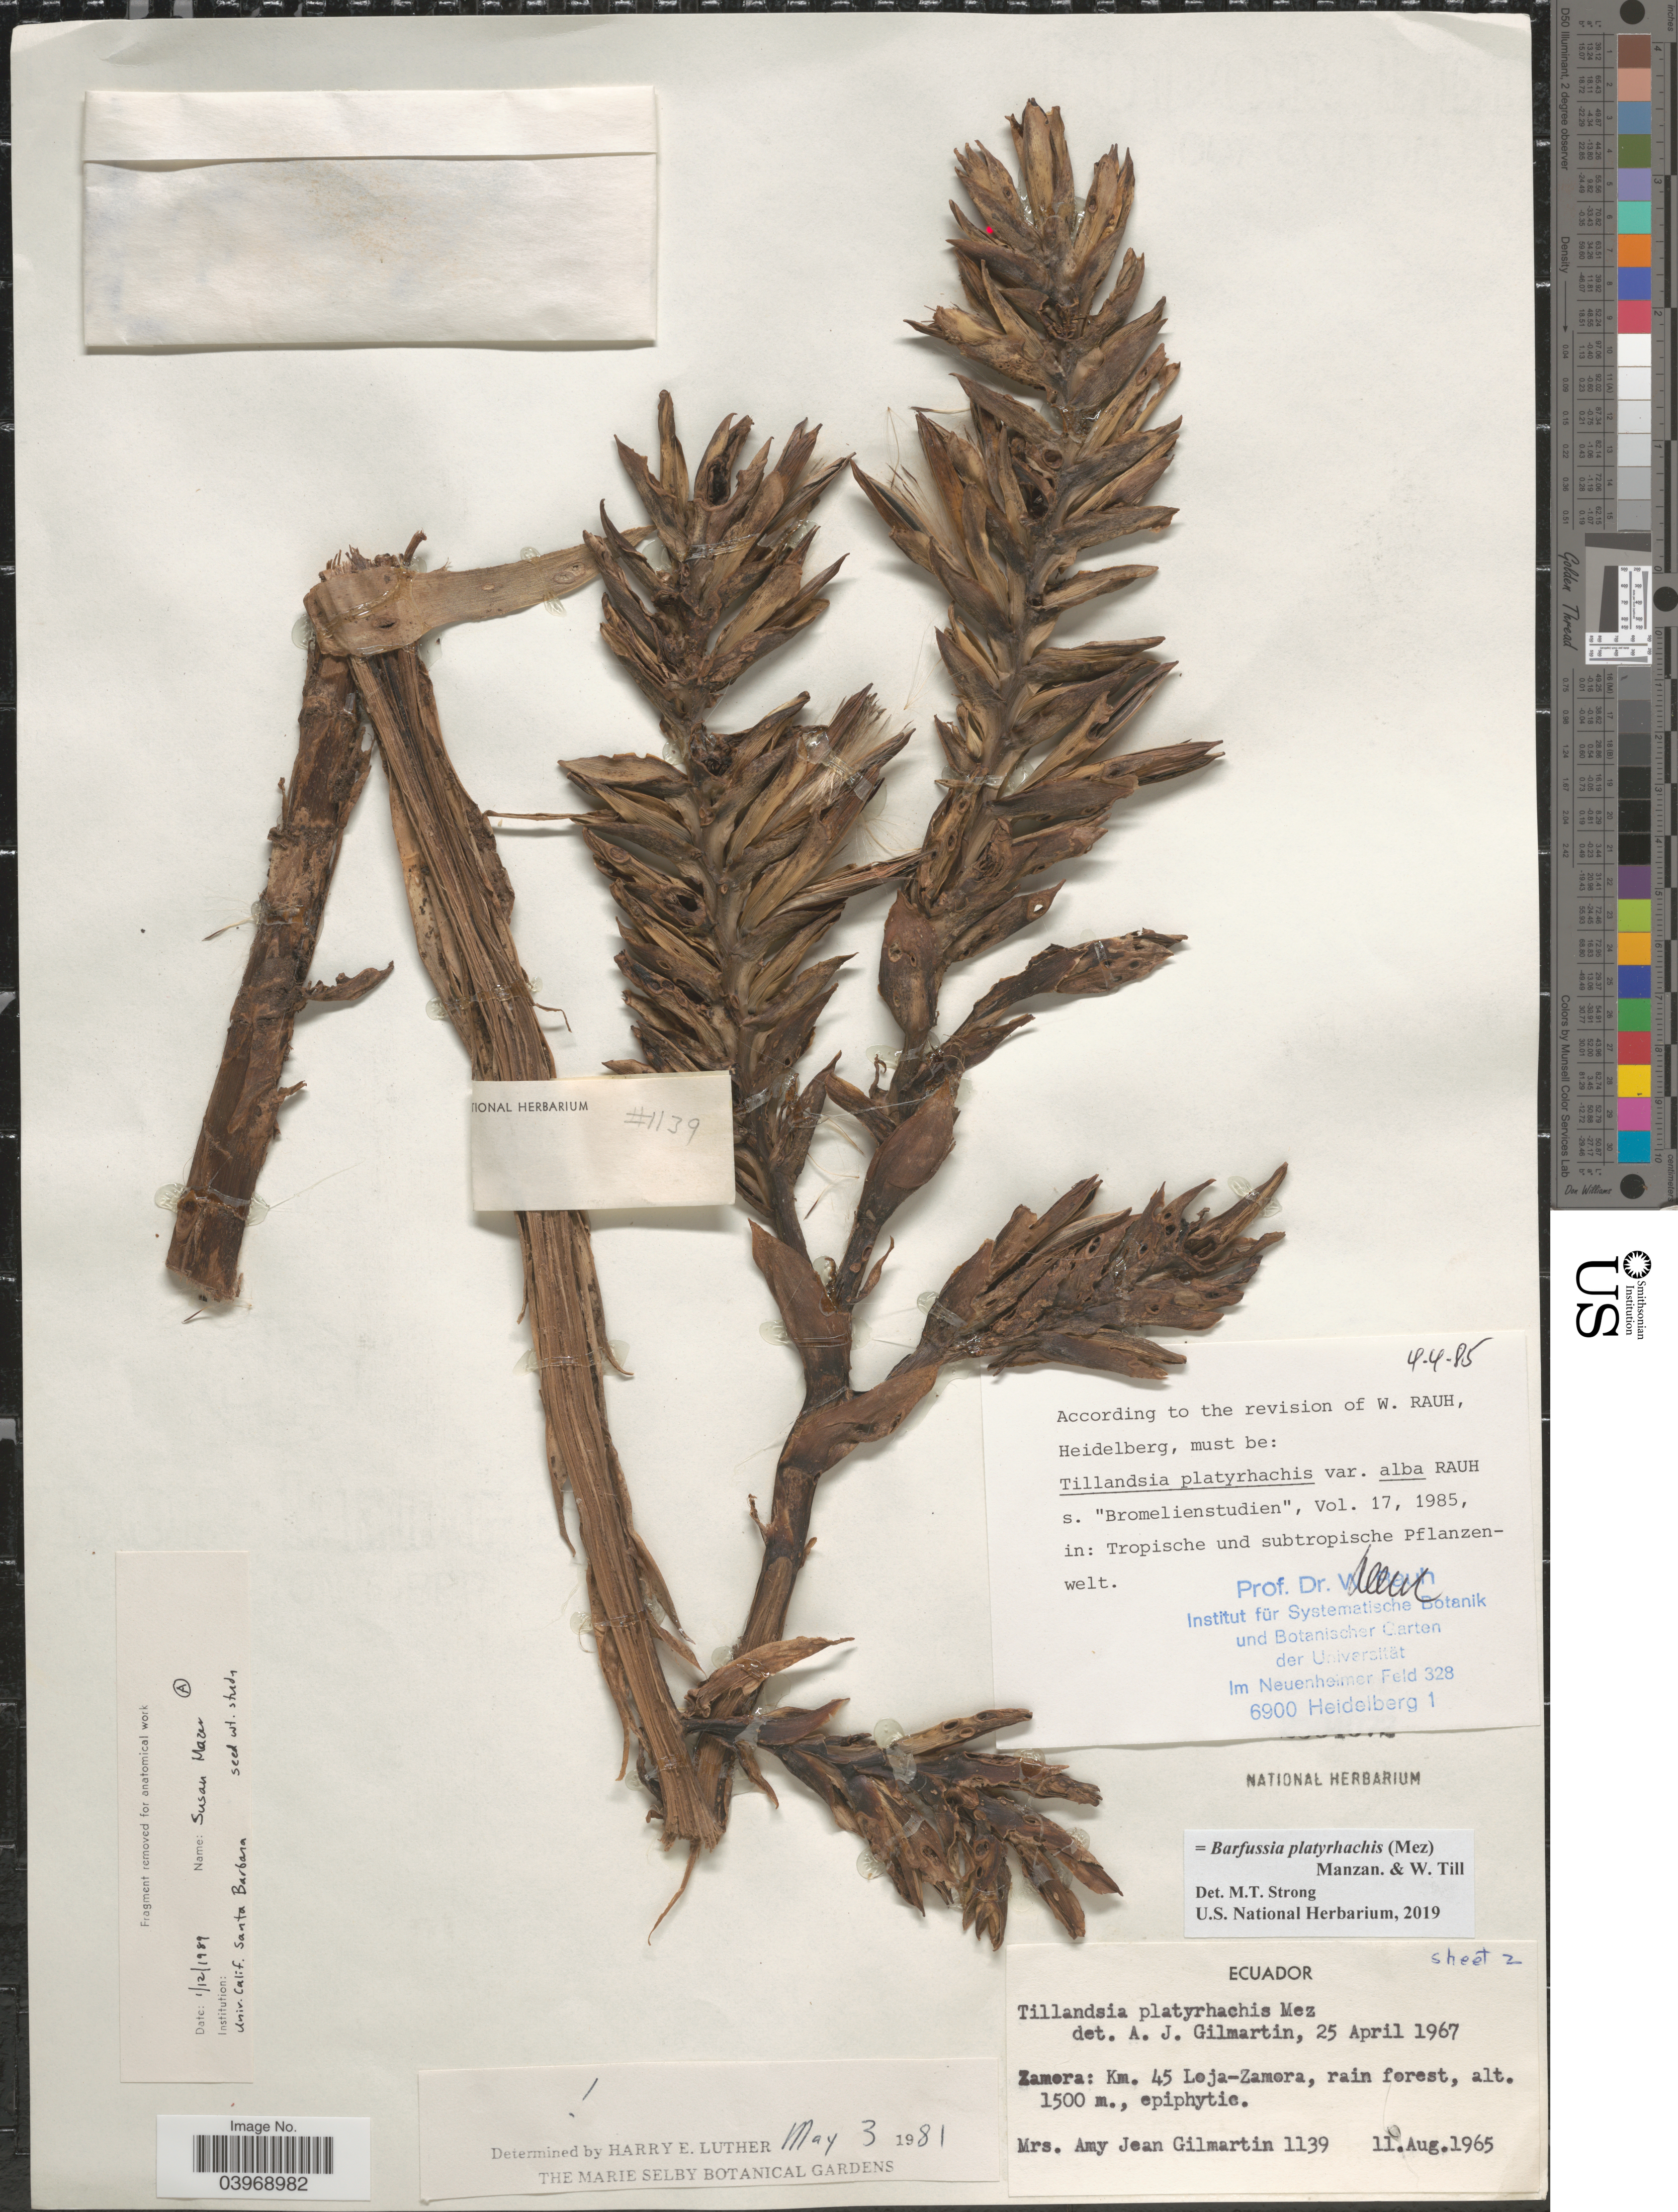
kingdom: Plantae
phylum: Tracheophyta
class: Liliopsida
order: Poales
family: Bromeliaceae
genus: Barfussia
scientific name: Barfussia platyrhachis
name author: (Mez) Manzan. & W. Till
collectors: A. J. Gilmartin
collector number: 1139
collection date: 1965-08-11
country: Ecuador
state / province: Zamora-Chinchipe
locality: Zamora: Km. 45 Loja-Zamora.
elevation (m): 1500